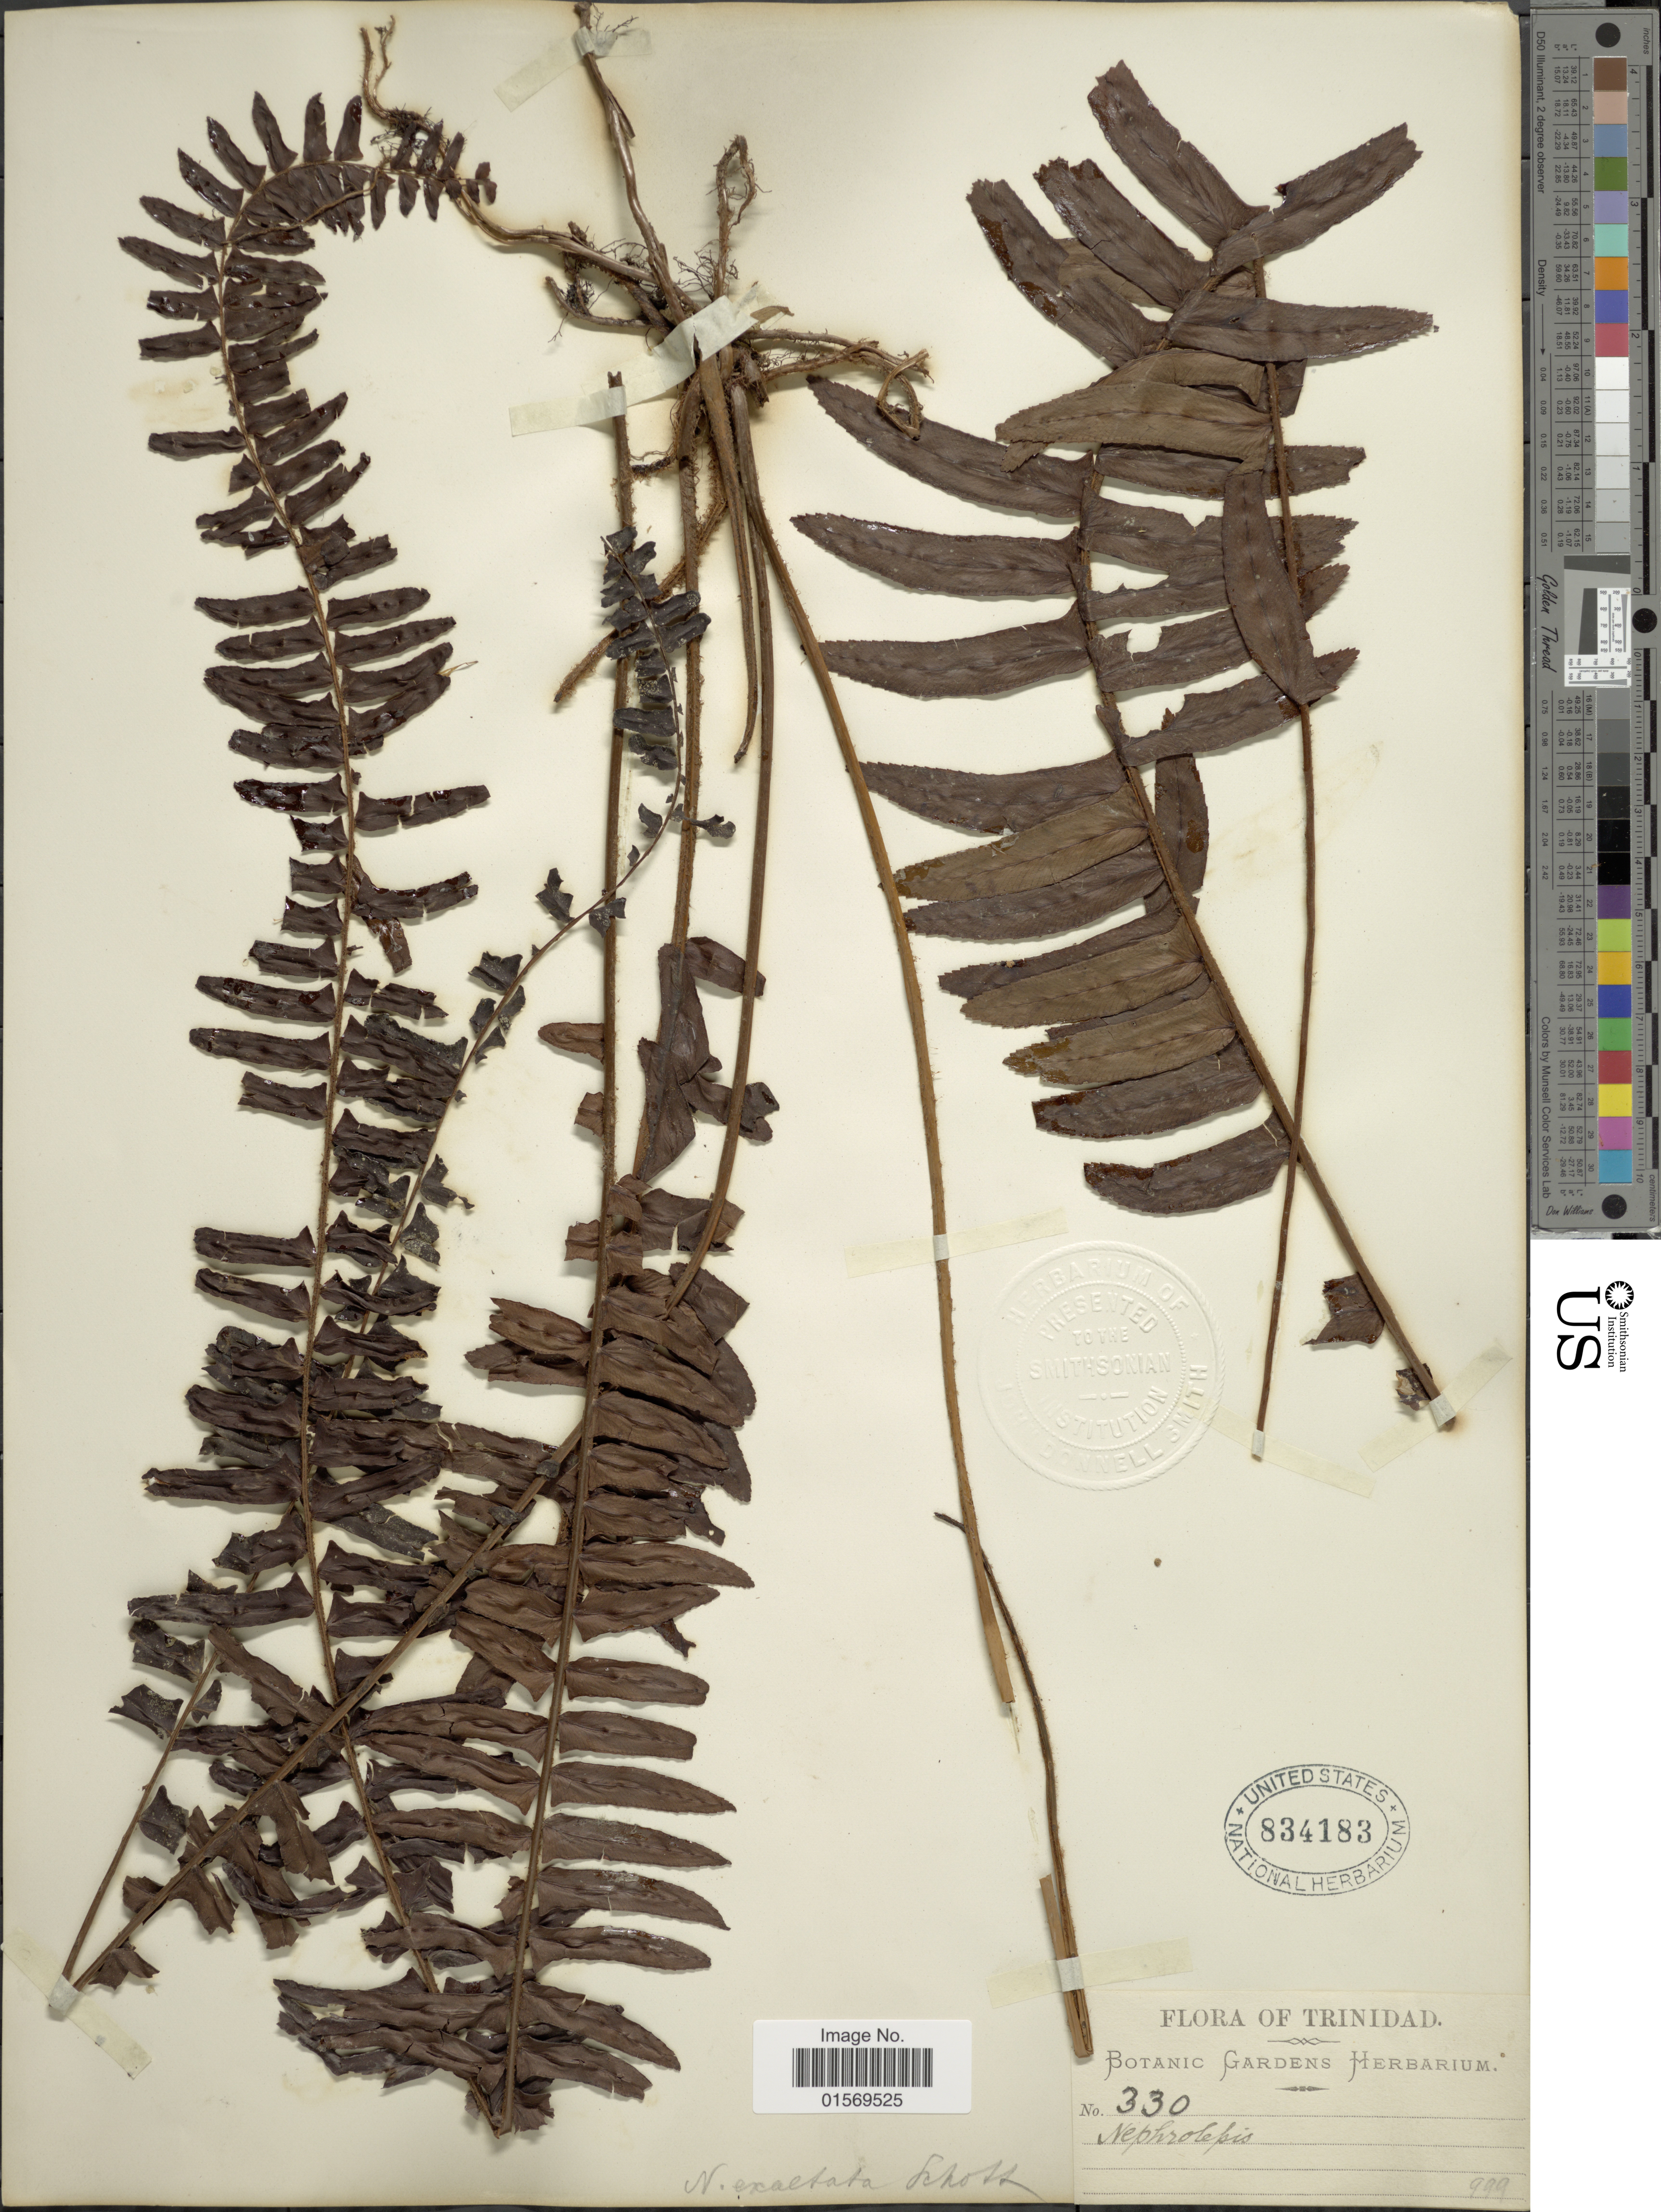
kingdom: Plantae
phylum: Tracheophyta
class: Polypodiopsida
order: Polypodiales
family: Nephrolepidaceae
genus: Nephrolepis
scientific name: Nephrolepis rivularis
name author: (Vahl) Mett. ex Krug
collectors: Botanic Gardens Herbarium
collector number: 330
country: Trinidad and Tobago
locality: Trinidad.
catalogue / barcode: US 834183